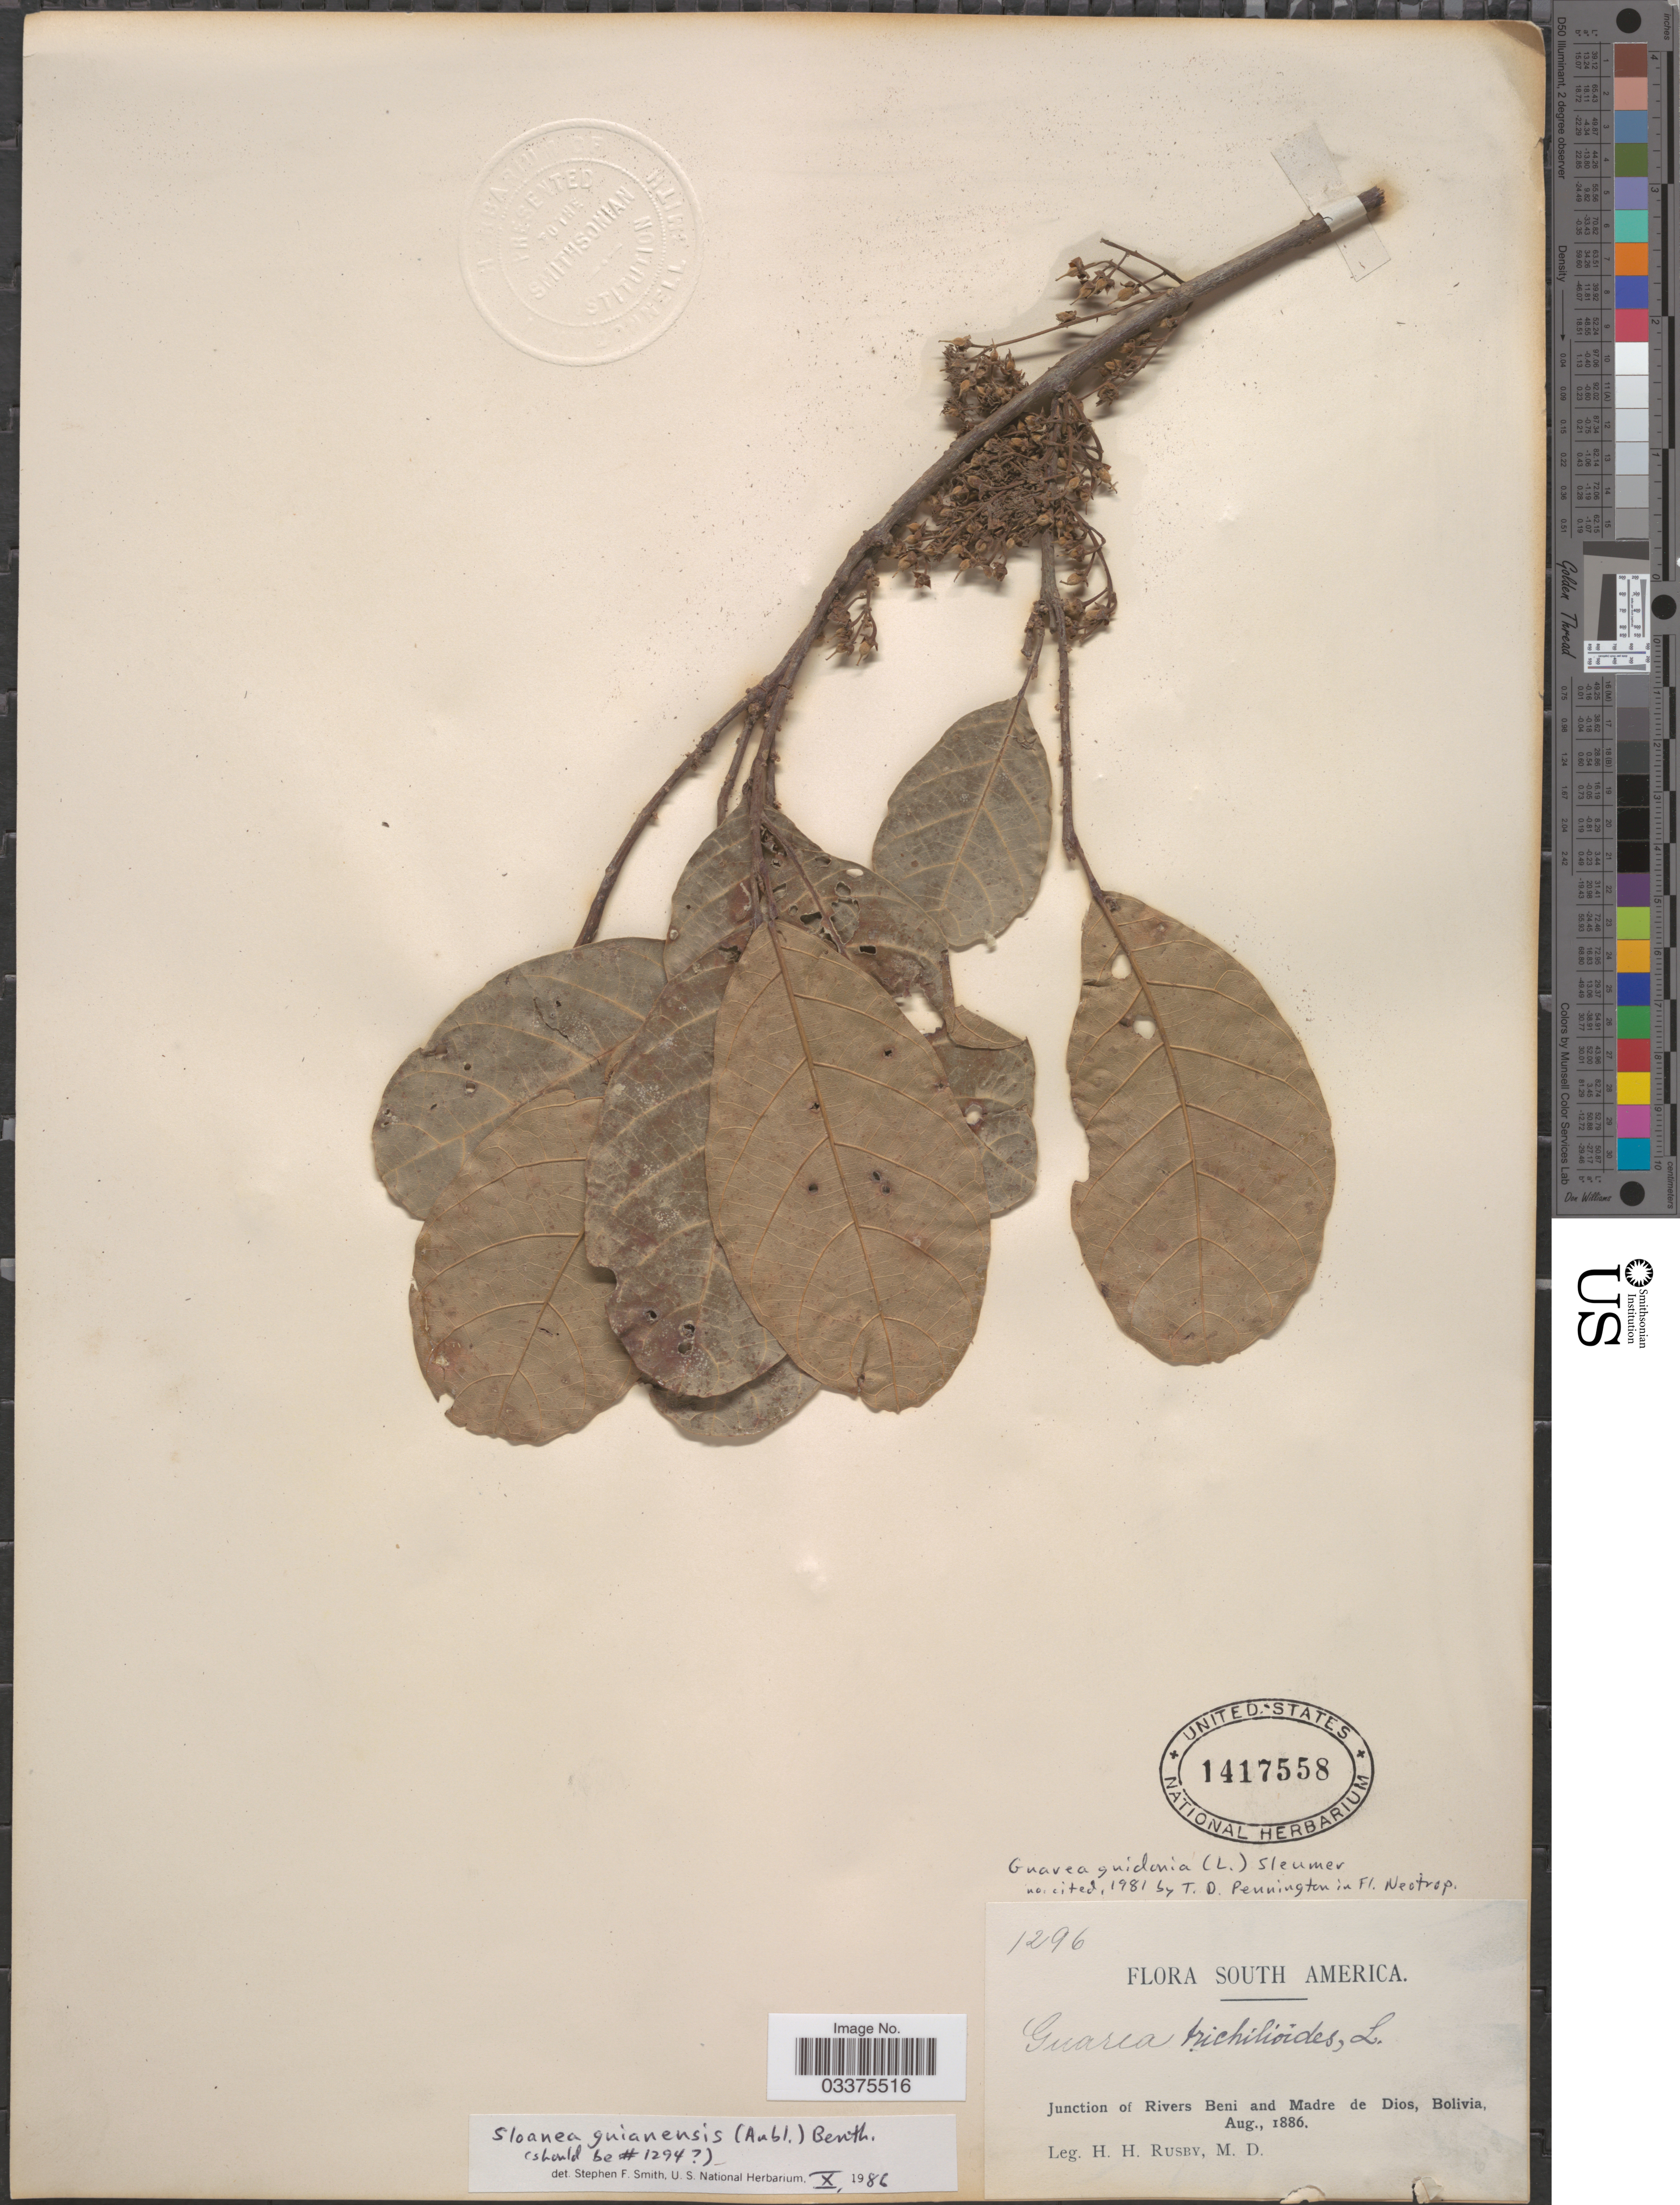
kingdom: Plantae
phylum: Tracheophyta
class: Magnoliopsida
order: Oxalidales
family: Elaeocarpaceae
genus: Sloanea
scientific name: Sloanea guianensis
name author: (Aubl.) Benth.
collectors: H. H. Rusby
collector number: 1296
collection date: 1886-08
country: Bolivia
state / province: Beni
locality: Junction of Rivers Beni and Madre de Dios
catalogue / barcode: US 1417558